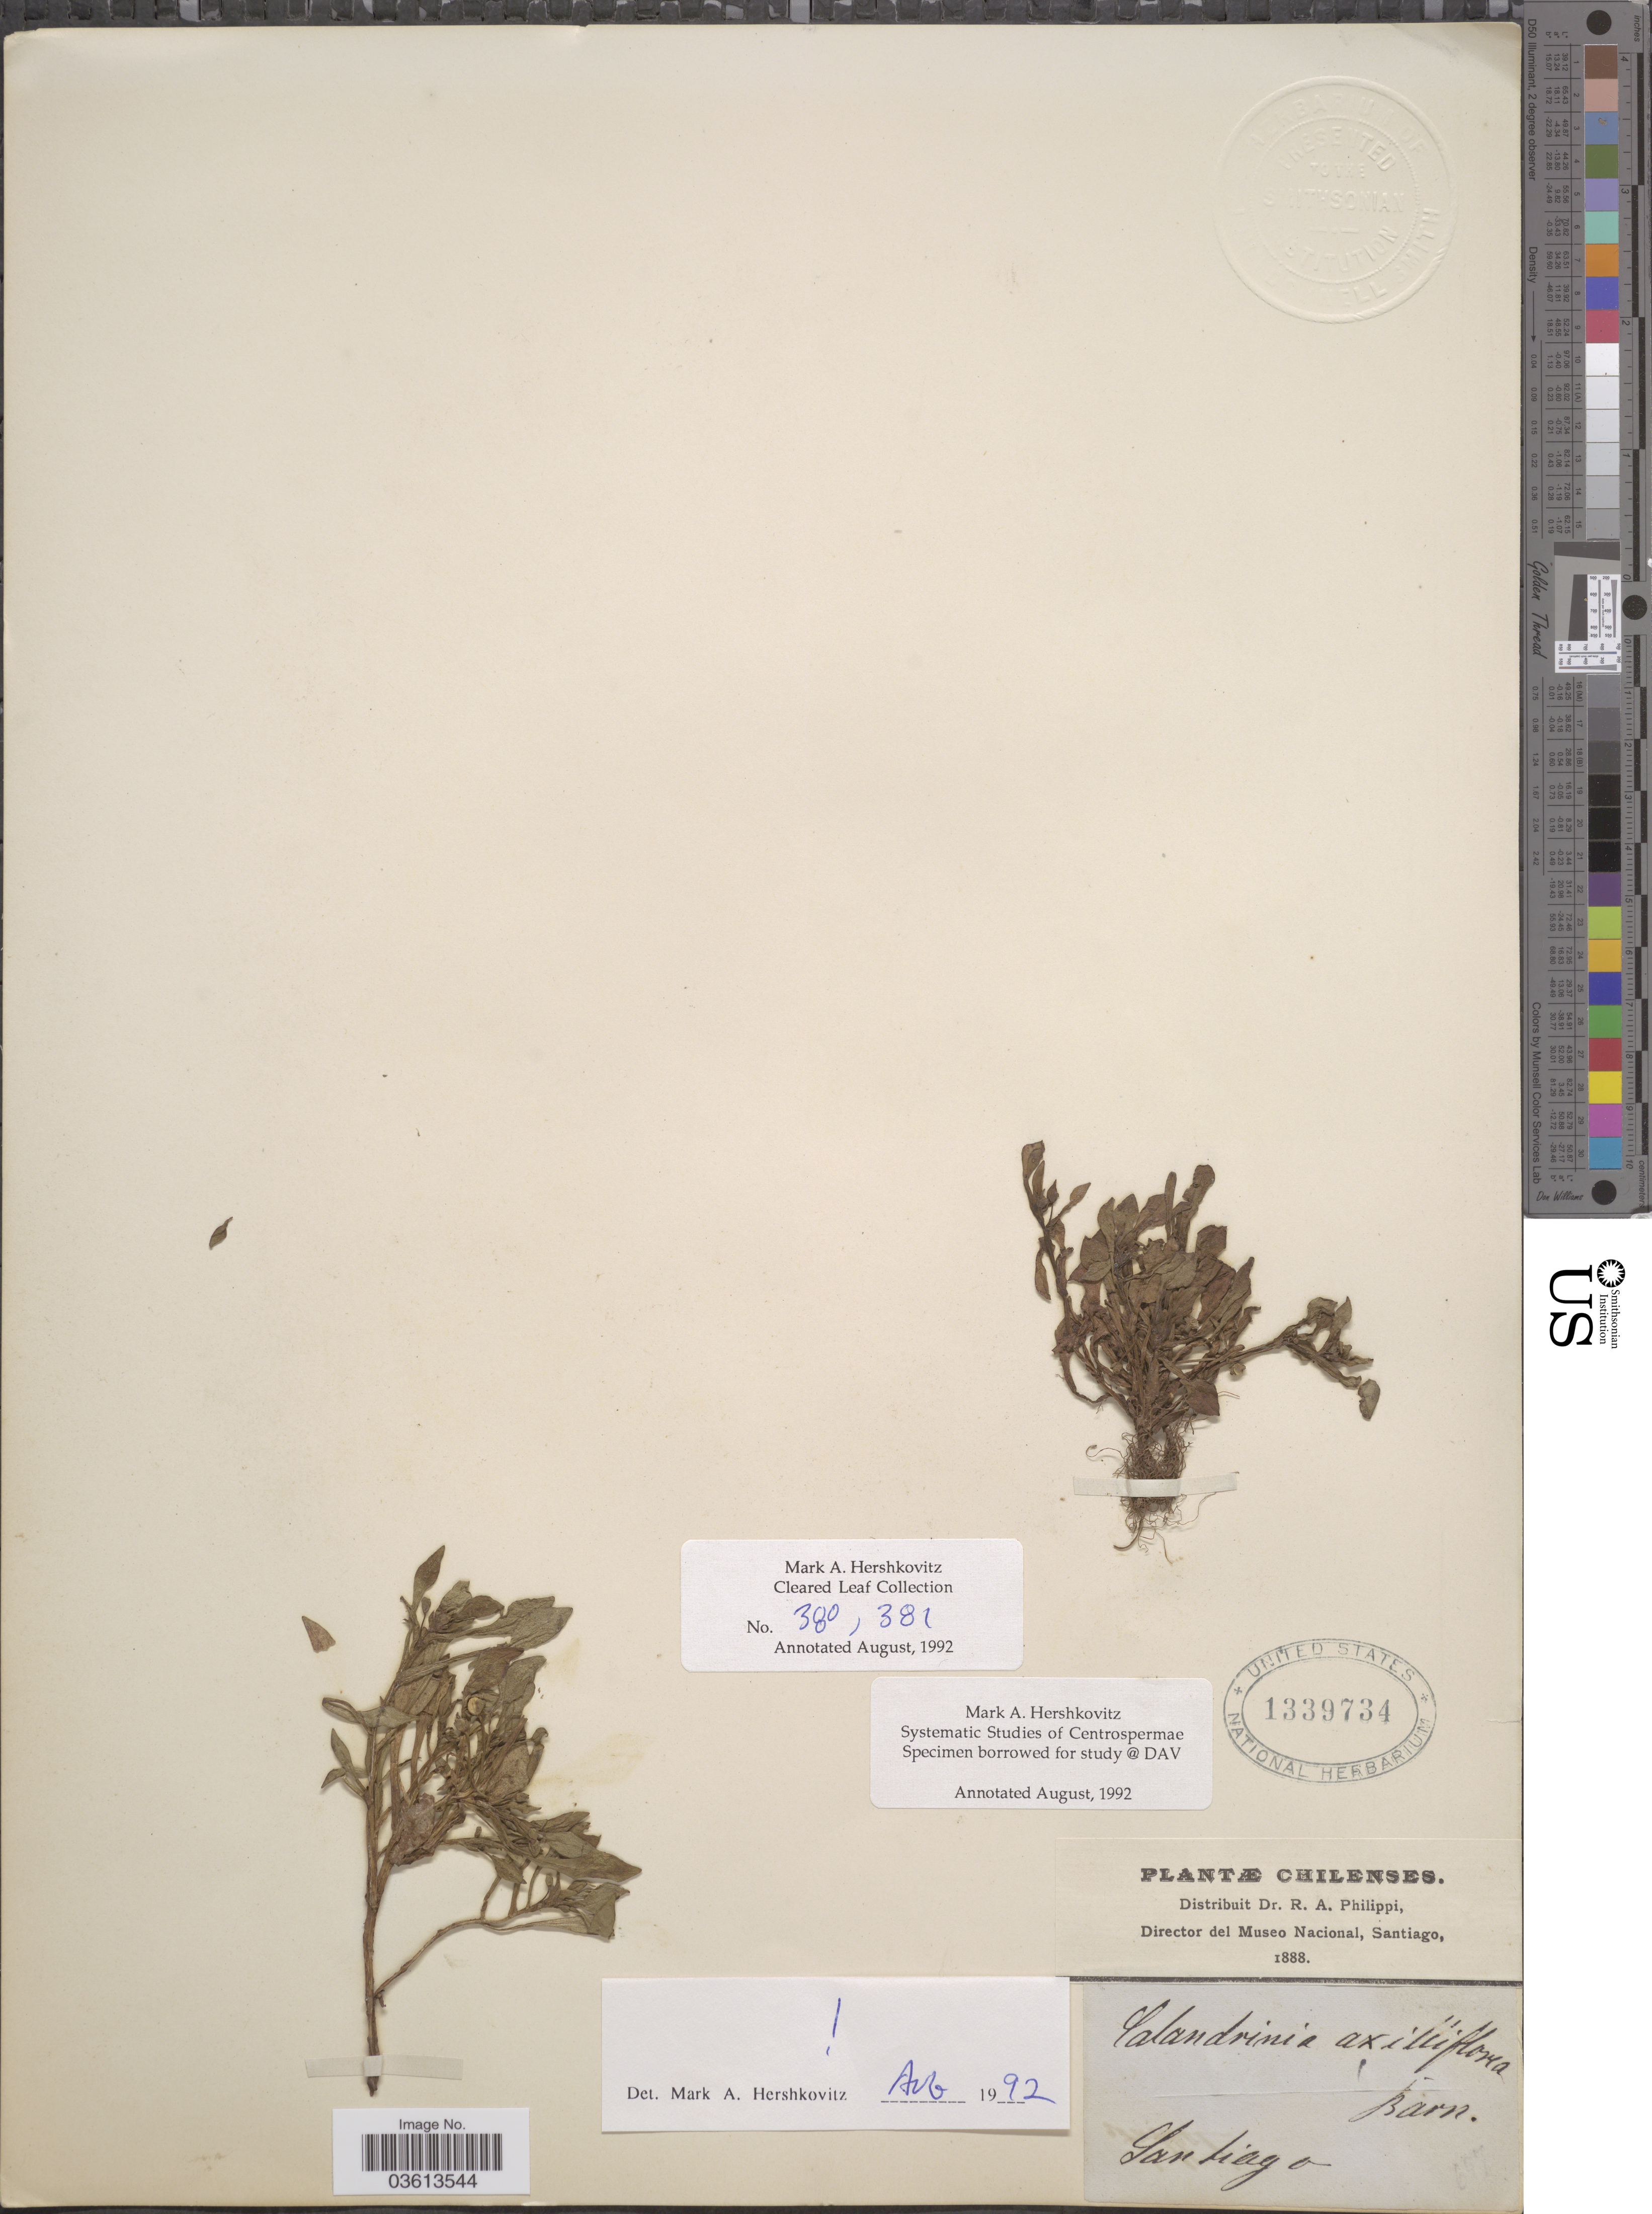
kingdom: Plantae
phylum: Tracheophyta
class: Magnoliopsida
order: Caryophyllales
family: Montiaceae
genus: Calandrinia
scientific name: Calandrinia axilliflora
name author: Barnéoud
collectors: ex. herb. R.A. Philippi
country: Chile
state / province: Región Metropolitana (RM)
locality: Santiago.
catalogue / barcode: US 1339734